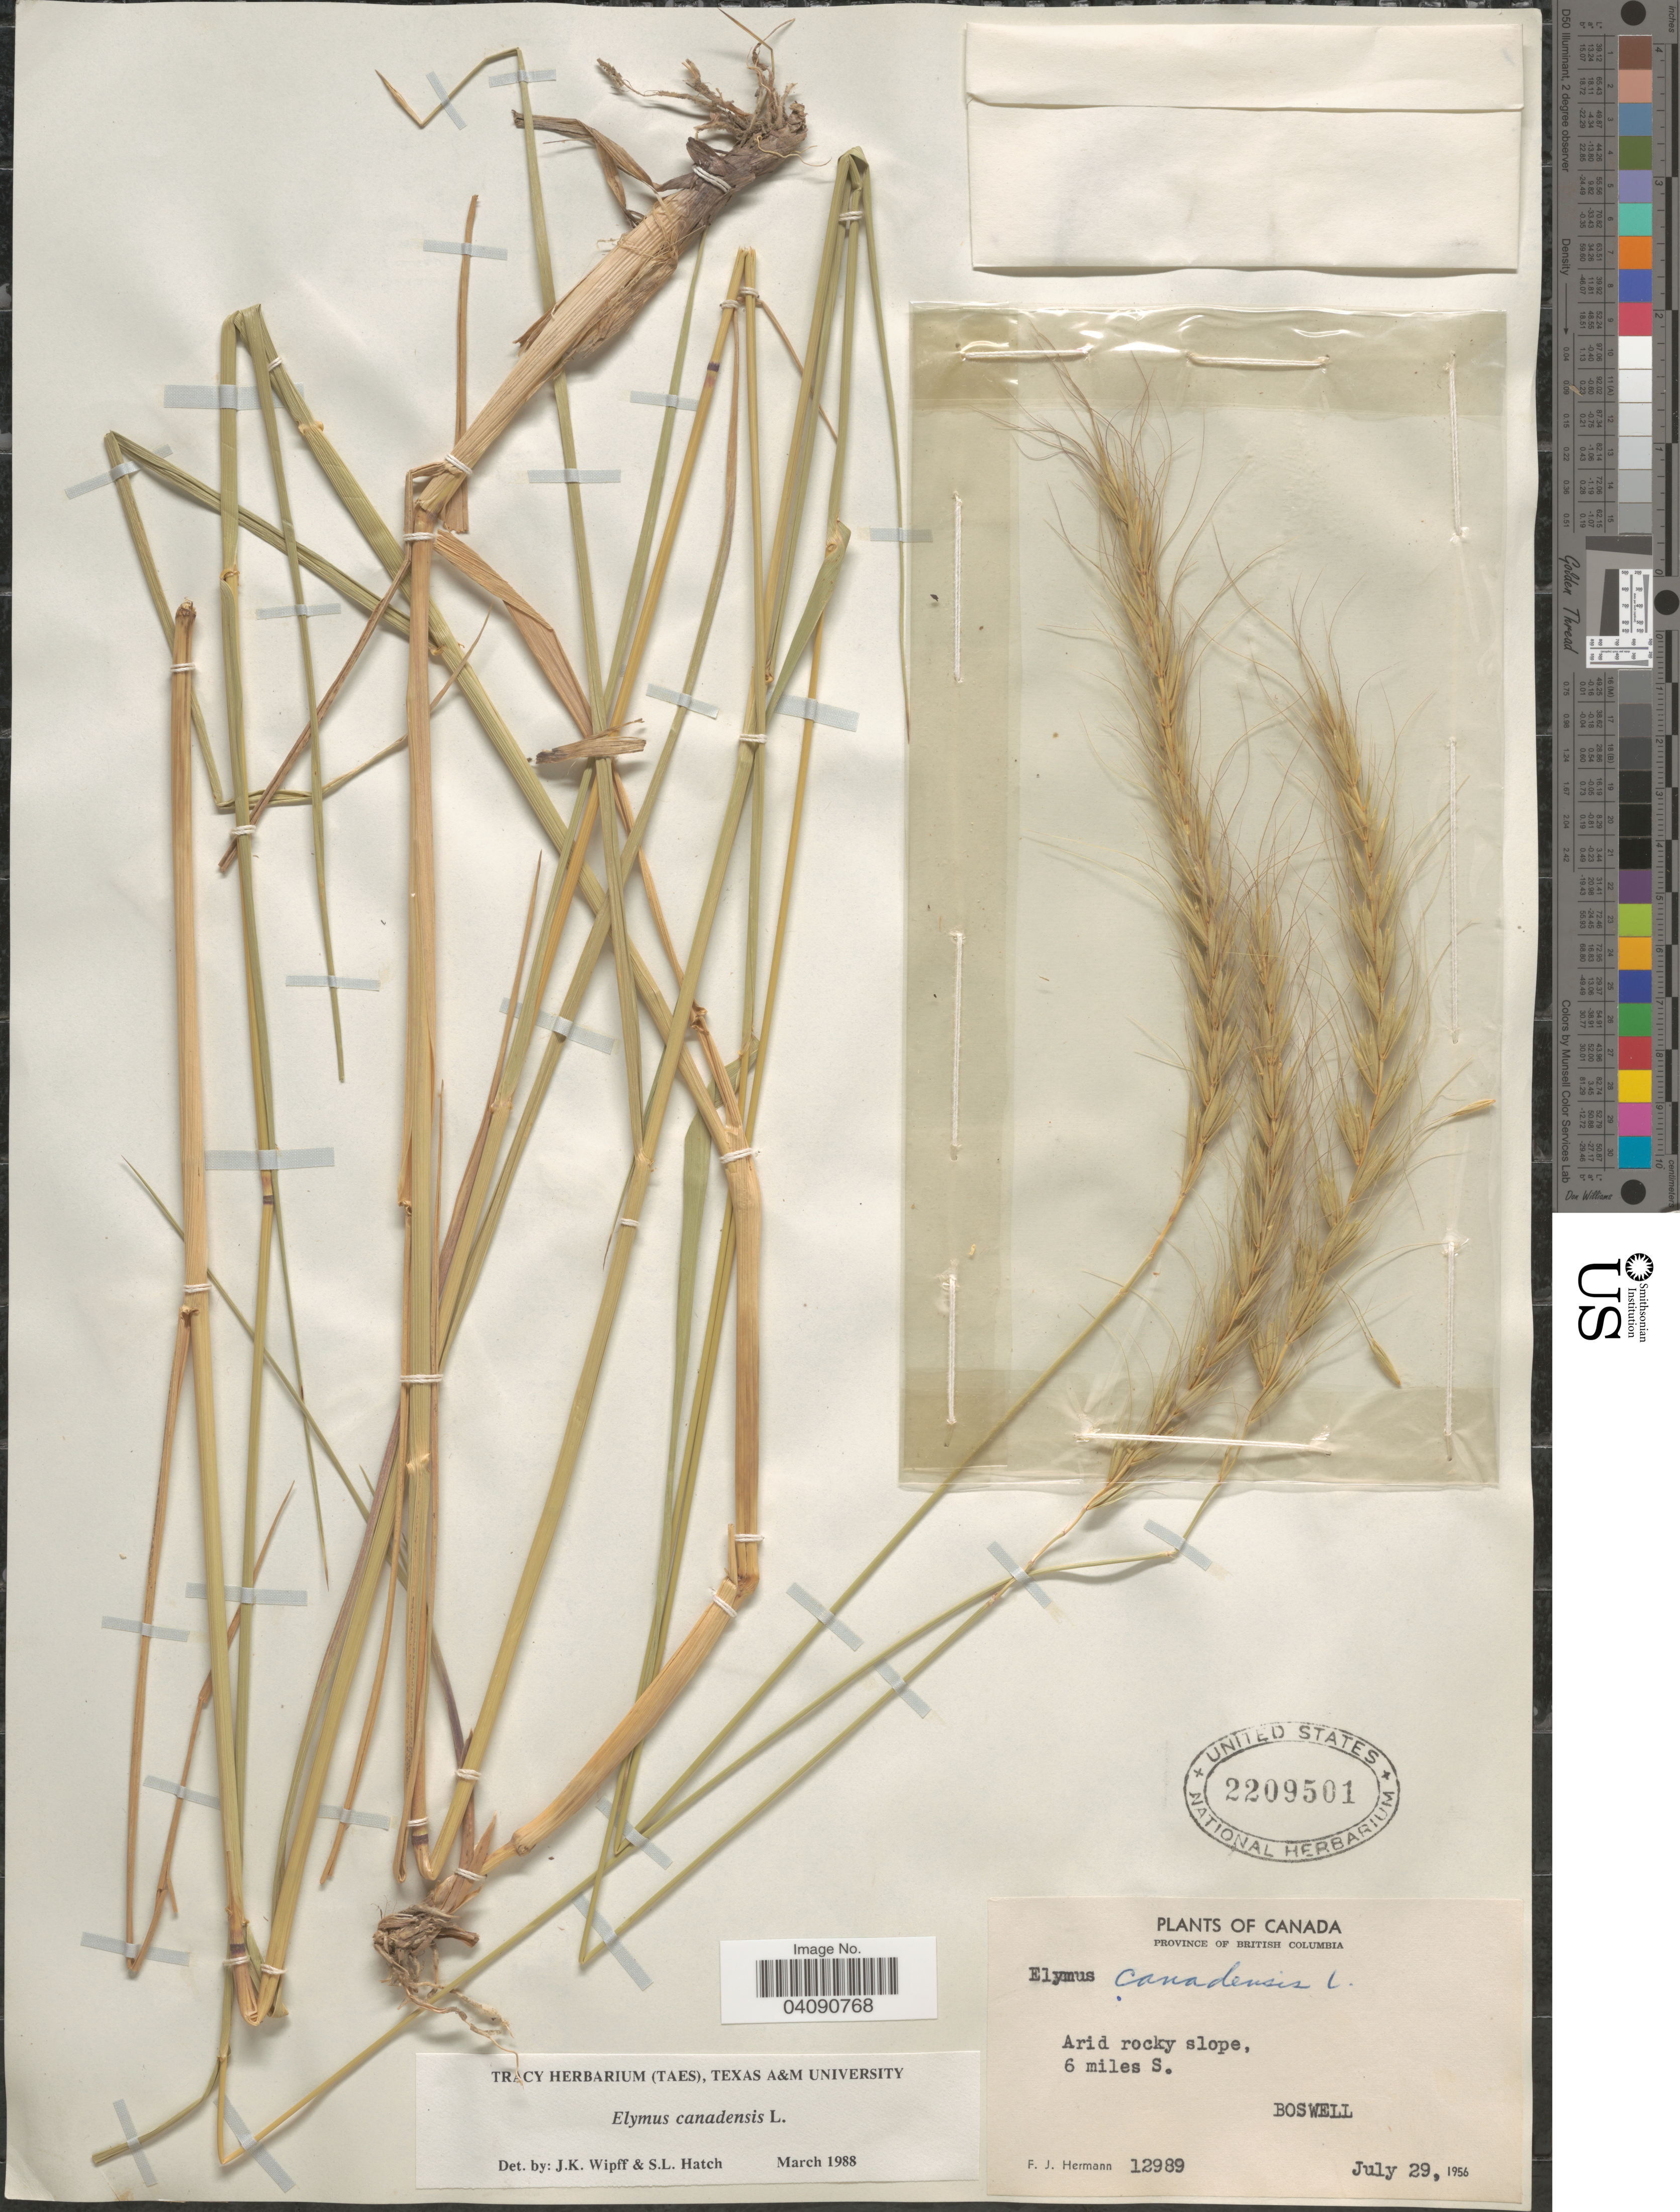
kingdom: Plantae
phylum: Tracheophyta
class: Liliopsida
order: Poales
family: Poaceae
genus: Elymus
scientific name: Elymus canadensis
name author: L.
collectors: F. J. Hermann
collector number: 12989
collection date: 1956-07-29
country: Canada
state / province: British Columbia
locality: Arid rocky slope, 6 miles S. Boswell.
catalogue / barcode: US 2209501